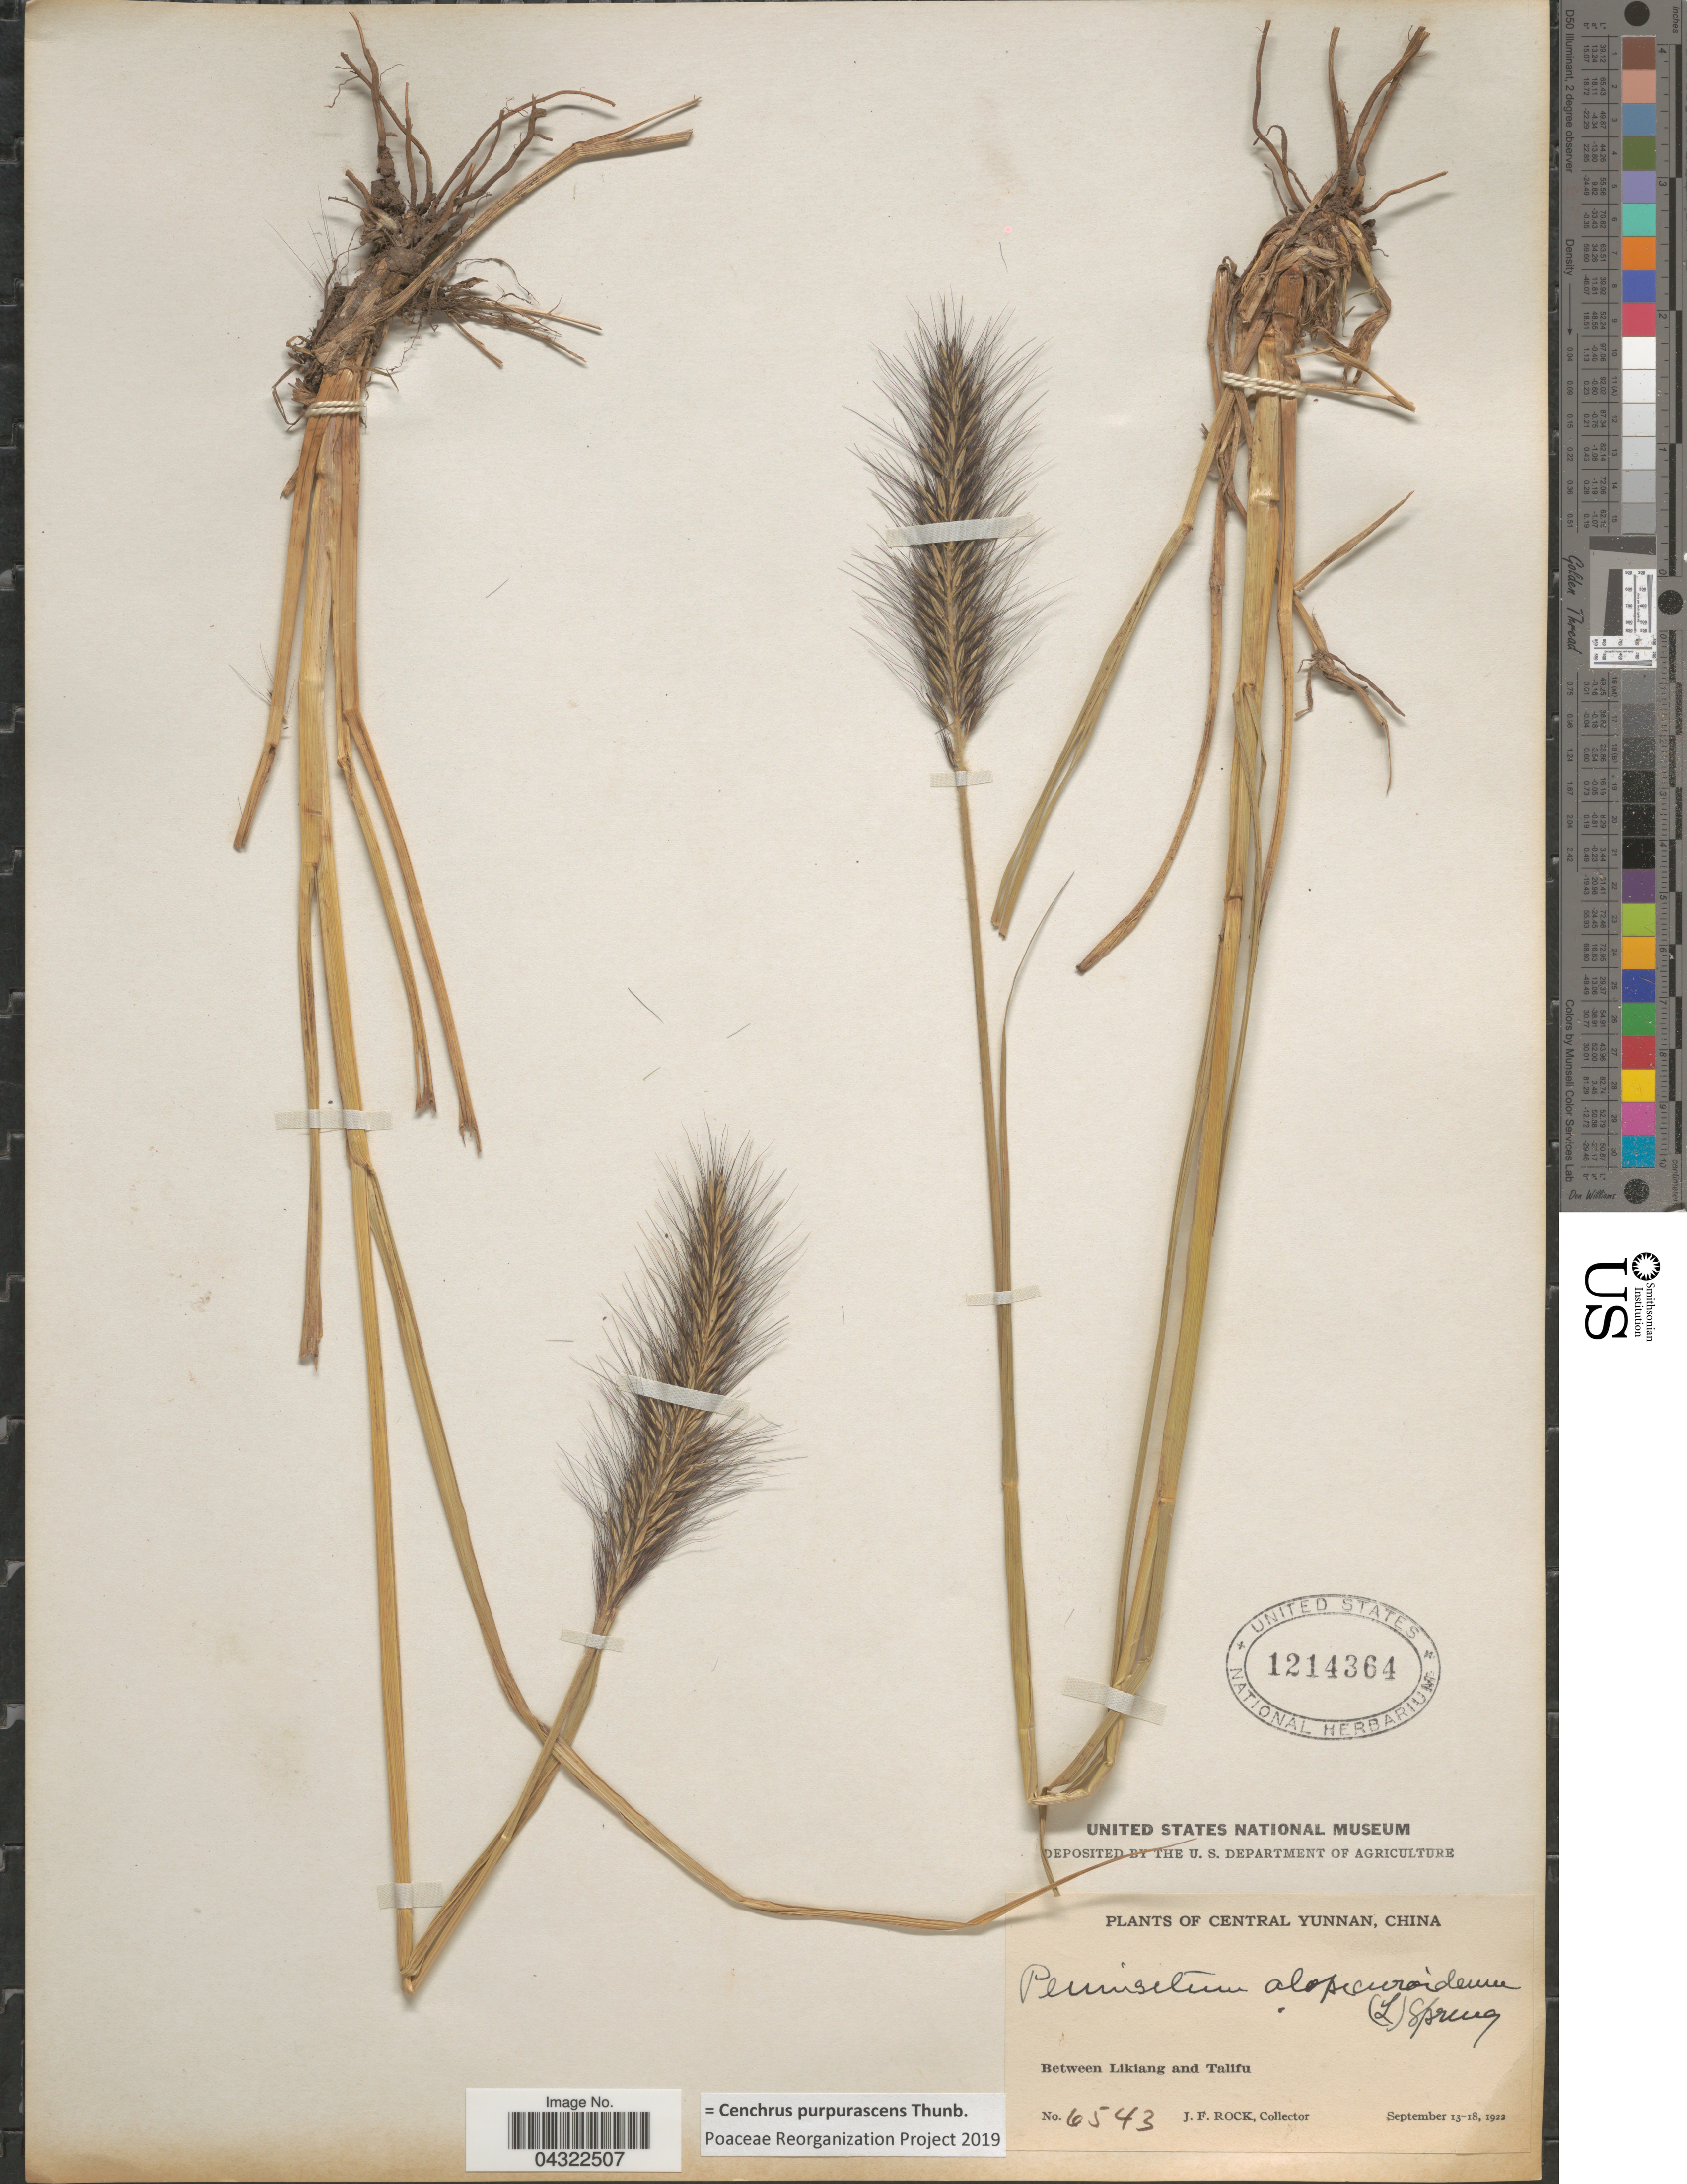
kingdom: Plantae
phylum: Tracheophyta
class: Liliopsida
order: Poales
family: Poaceae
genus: Cenchrus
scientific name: Cenchrus purpurascens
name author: Thunb.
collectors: J. Rock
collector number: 6543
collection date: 1922-09-13/1922-09-18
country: China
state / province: Yunnan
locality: Central Yunnan. Between Likiang and Talifu.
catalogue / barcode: US 1214364